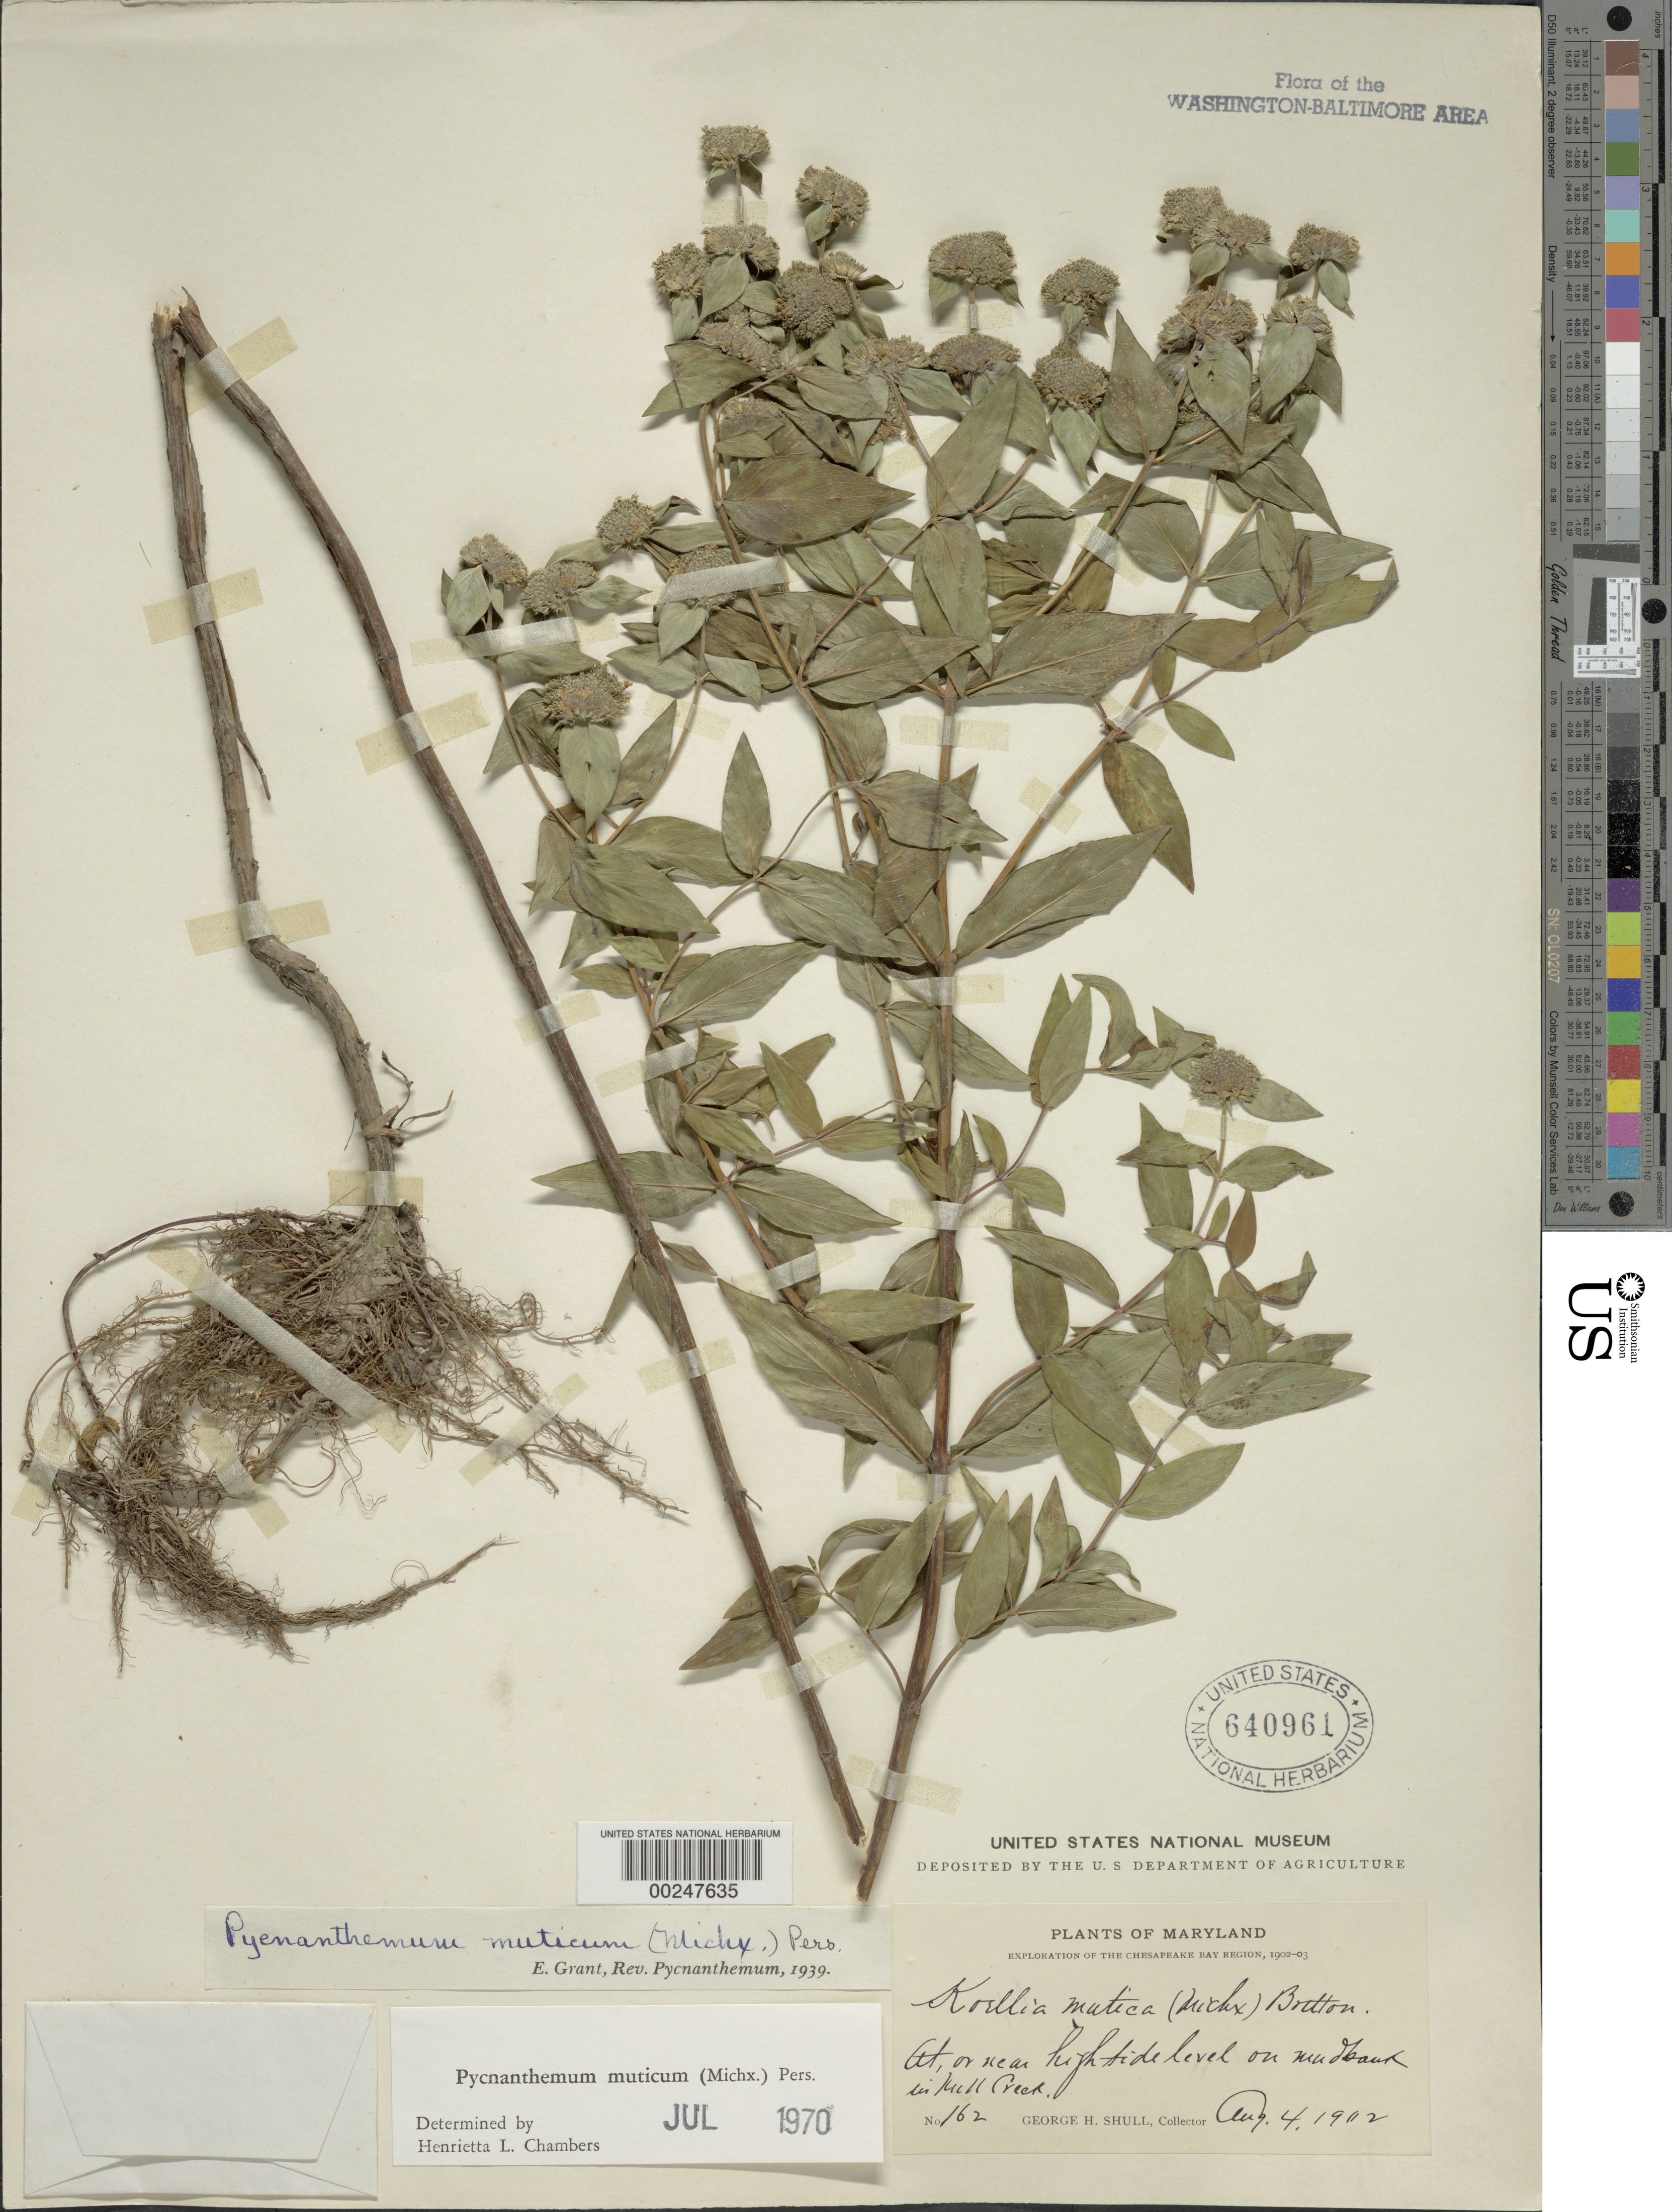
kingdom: Plantae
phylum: Tracheophyta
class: Magnoliopsida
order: Lamiales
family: Lamiaceae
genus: Pycnanthemum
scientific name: Pycnanthemum muticum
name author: (Michx.) Pers.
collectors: G. H. Shull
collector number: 162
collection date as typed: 04 Aug 1902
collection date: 1902-08-04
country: United States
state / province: Maryland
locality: Mill Creek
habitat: At or near high tide level on mudbank in mill creek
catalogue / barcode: US 640961